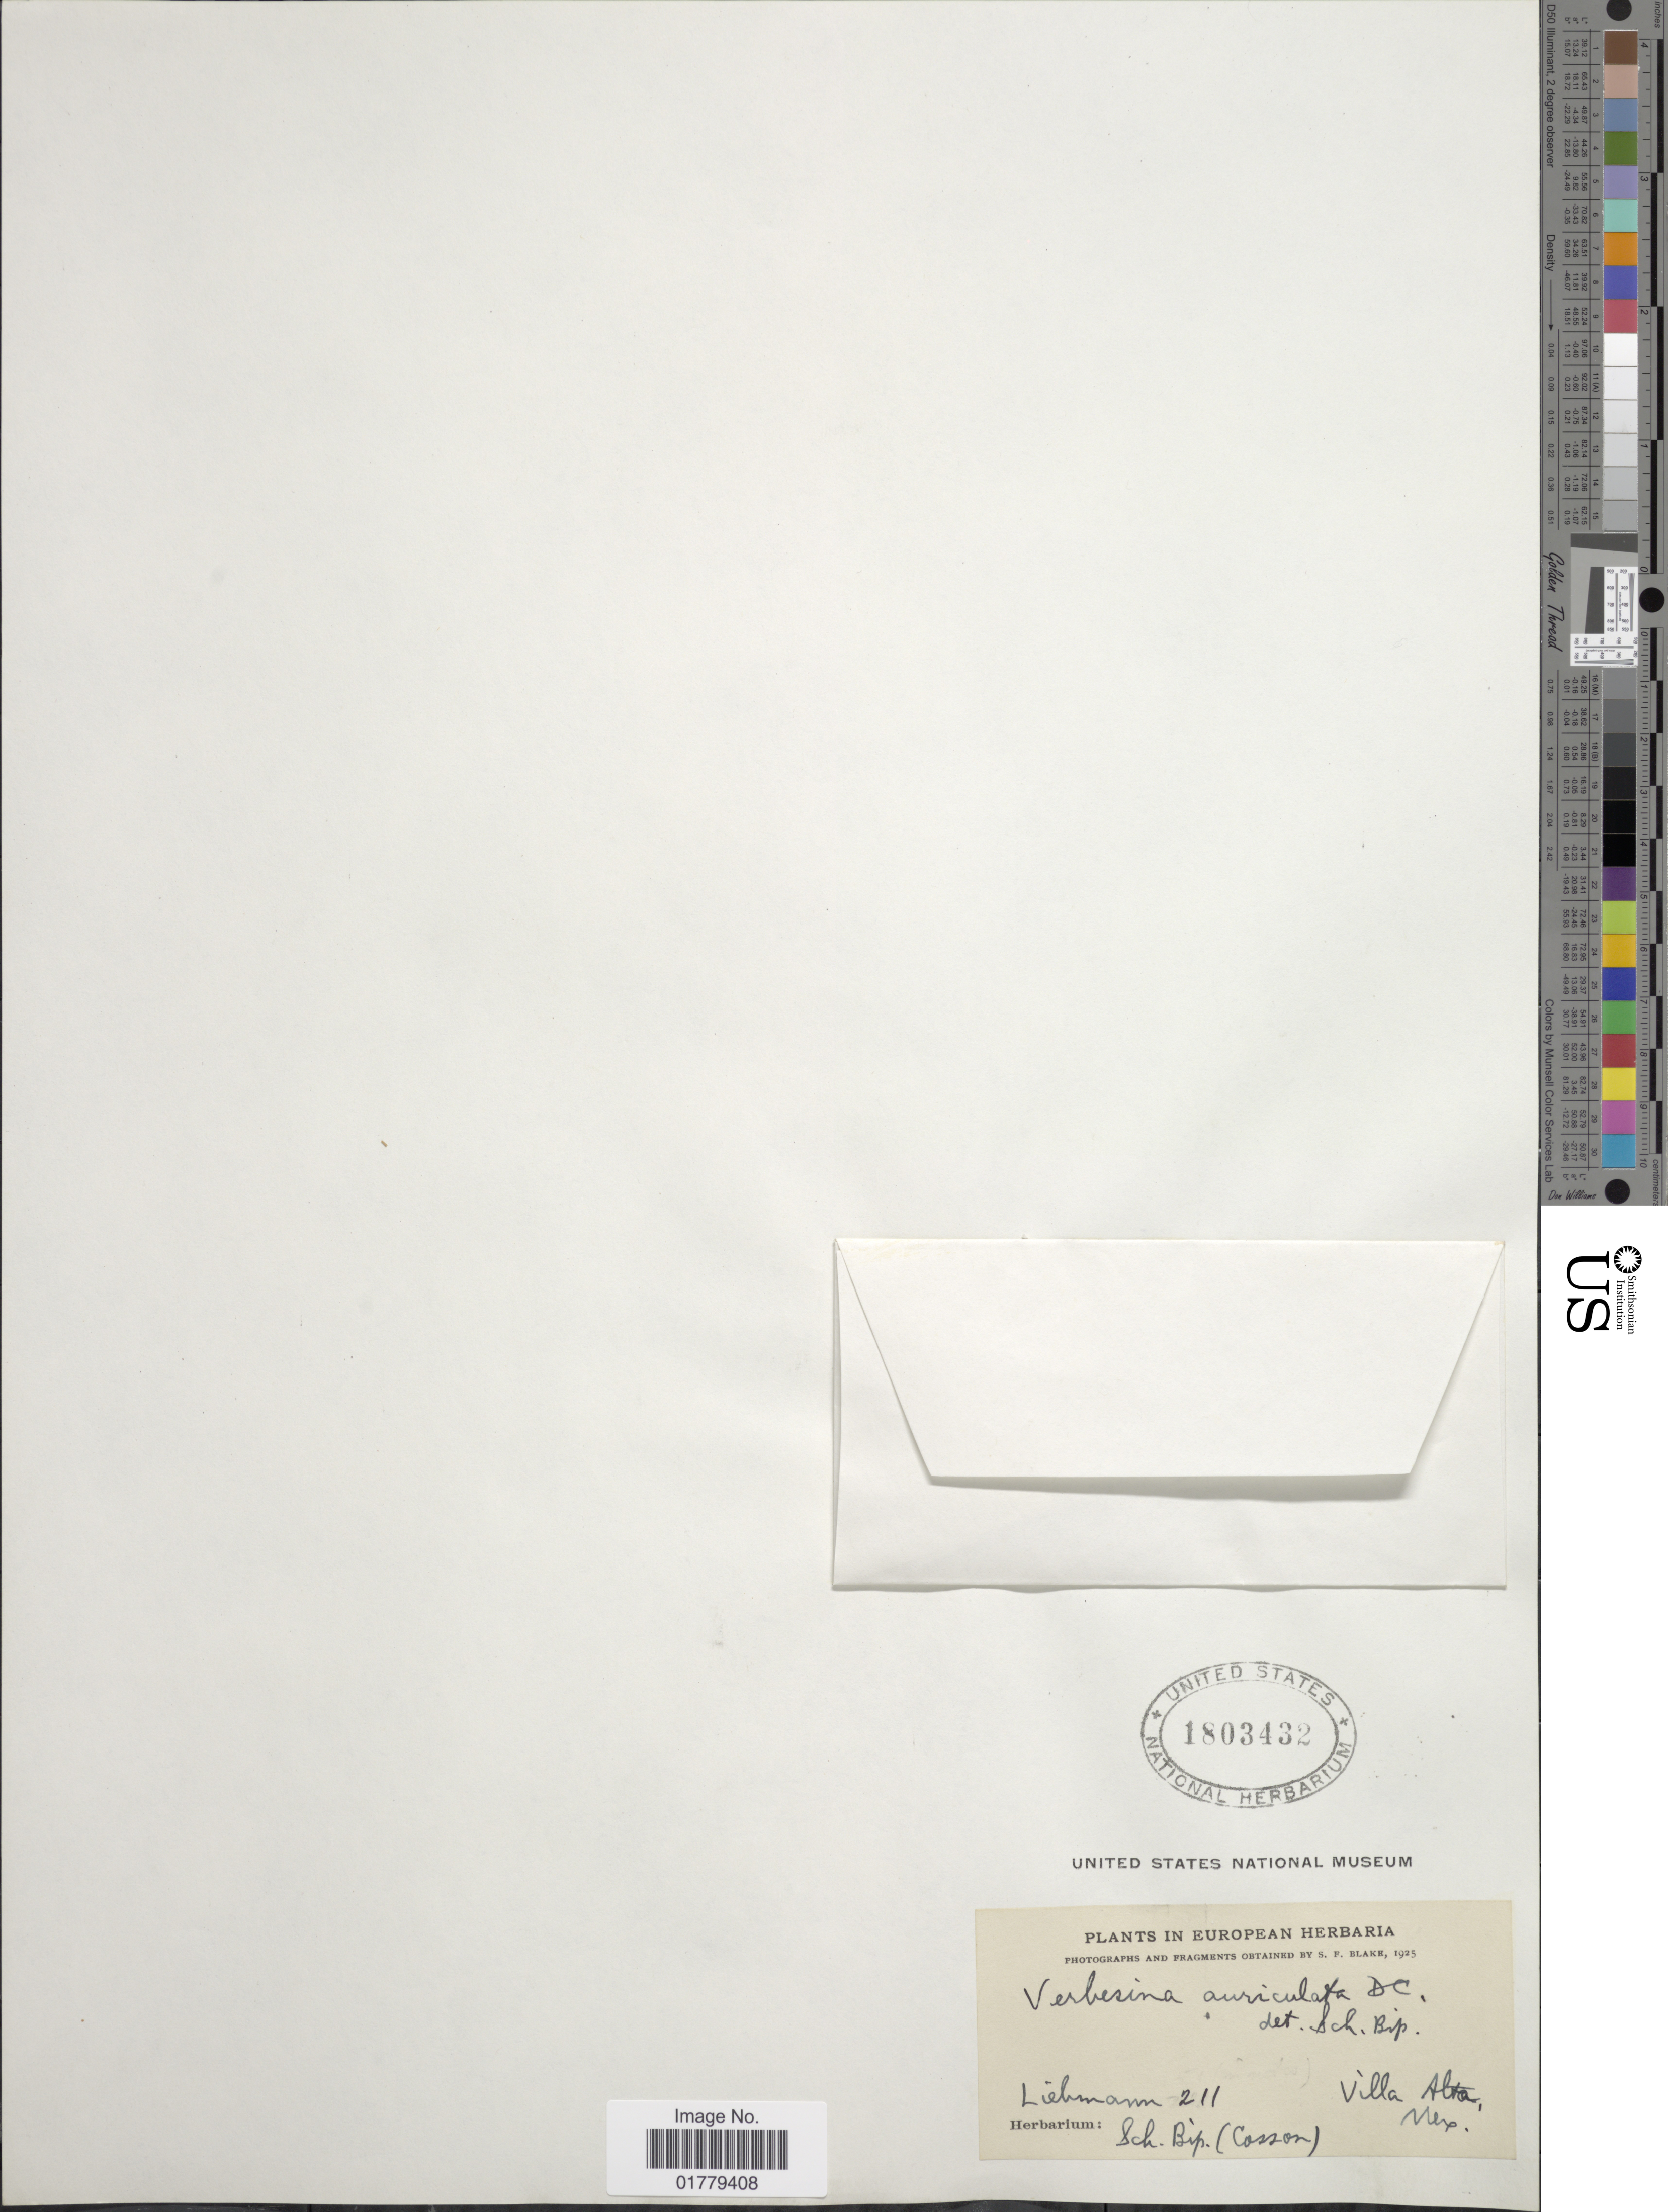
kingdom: Plantae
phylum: Tracheophyta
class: Magnoliopsida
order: Asterales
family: Asteraceae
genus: Verbesina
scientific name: Verbesina auriculata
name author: Hook. & Arn. in Hook.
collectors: Liebmann, --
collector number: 211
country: Mexico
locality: Villa Alta, Mex.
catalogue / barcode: US 1803432